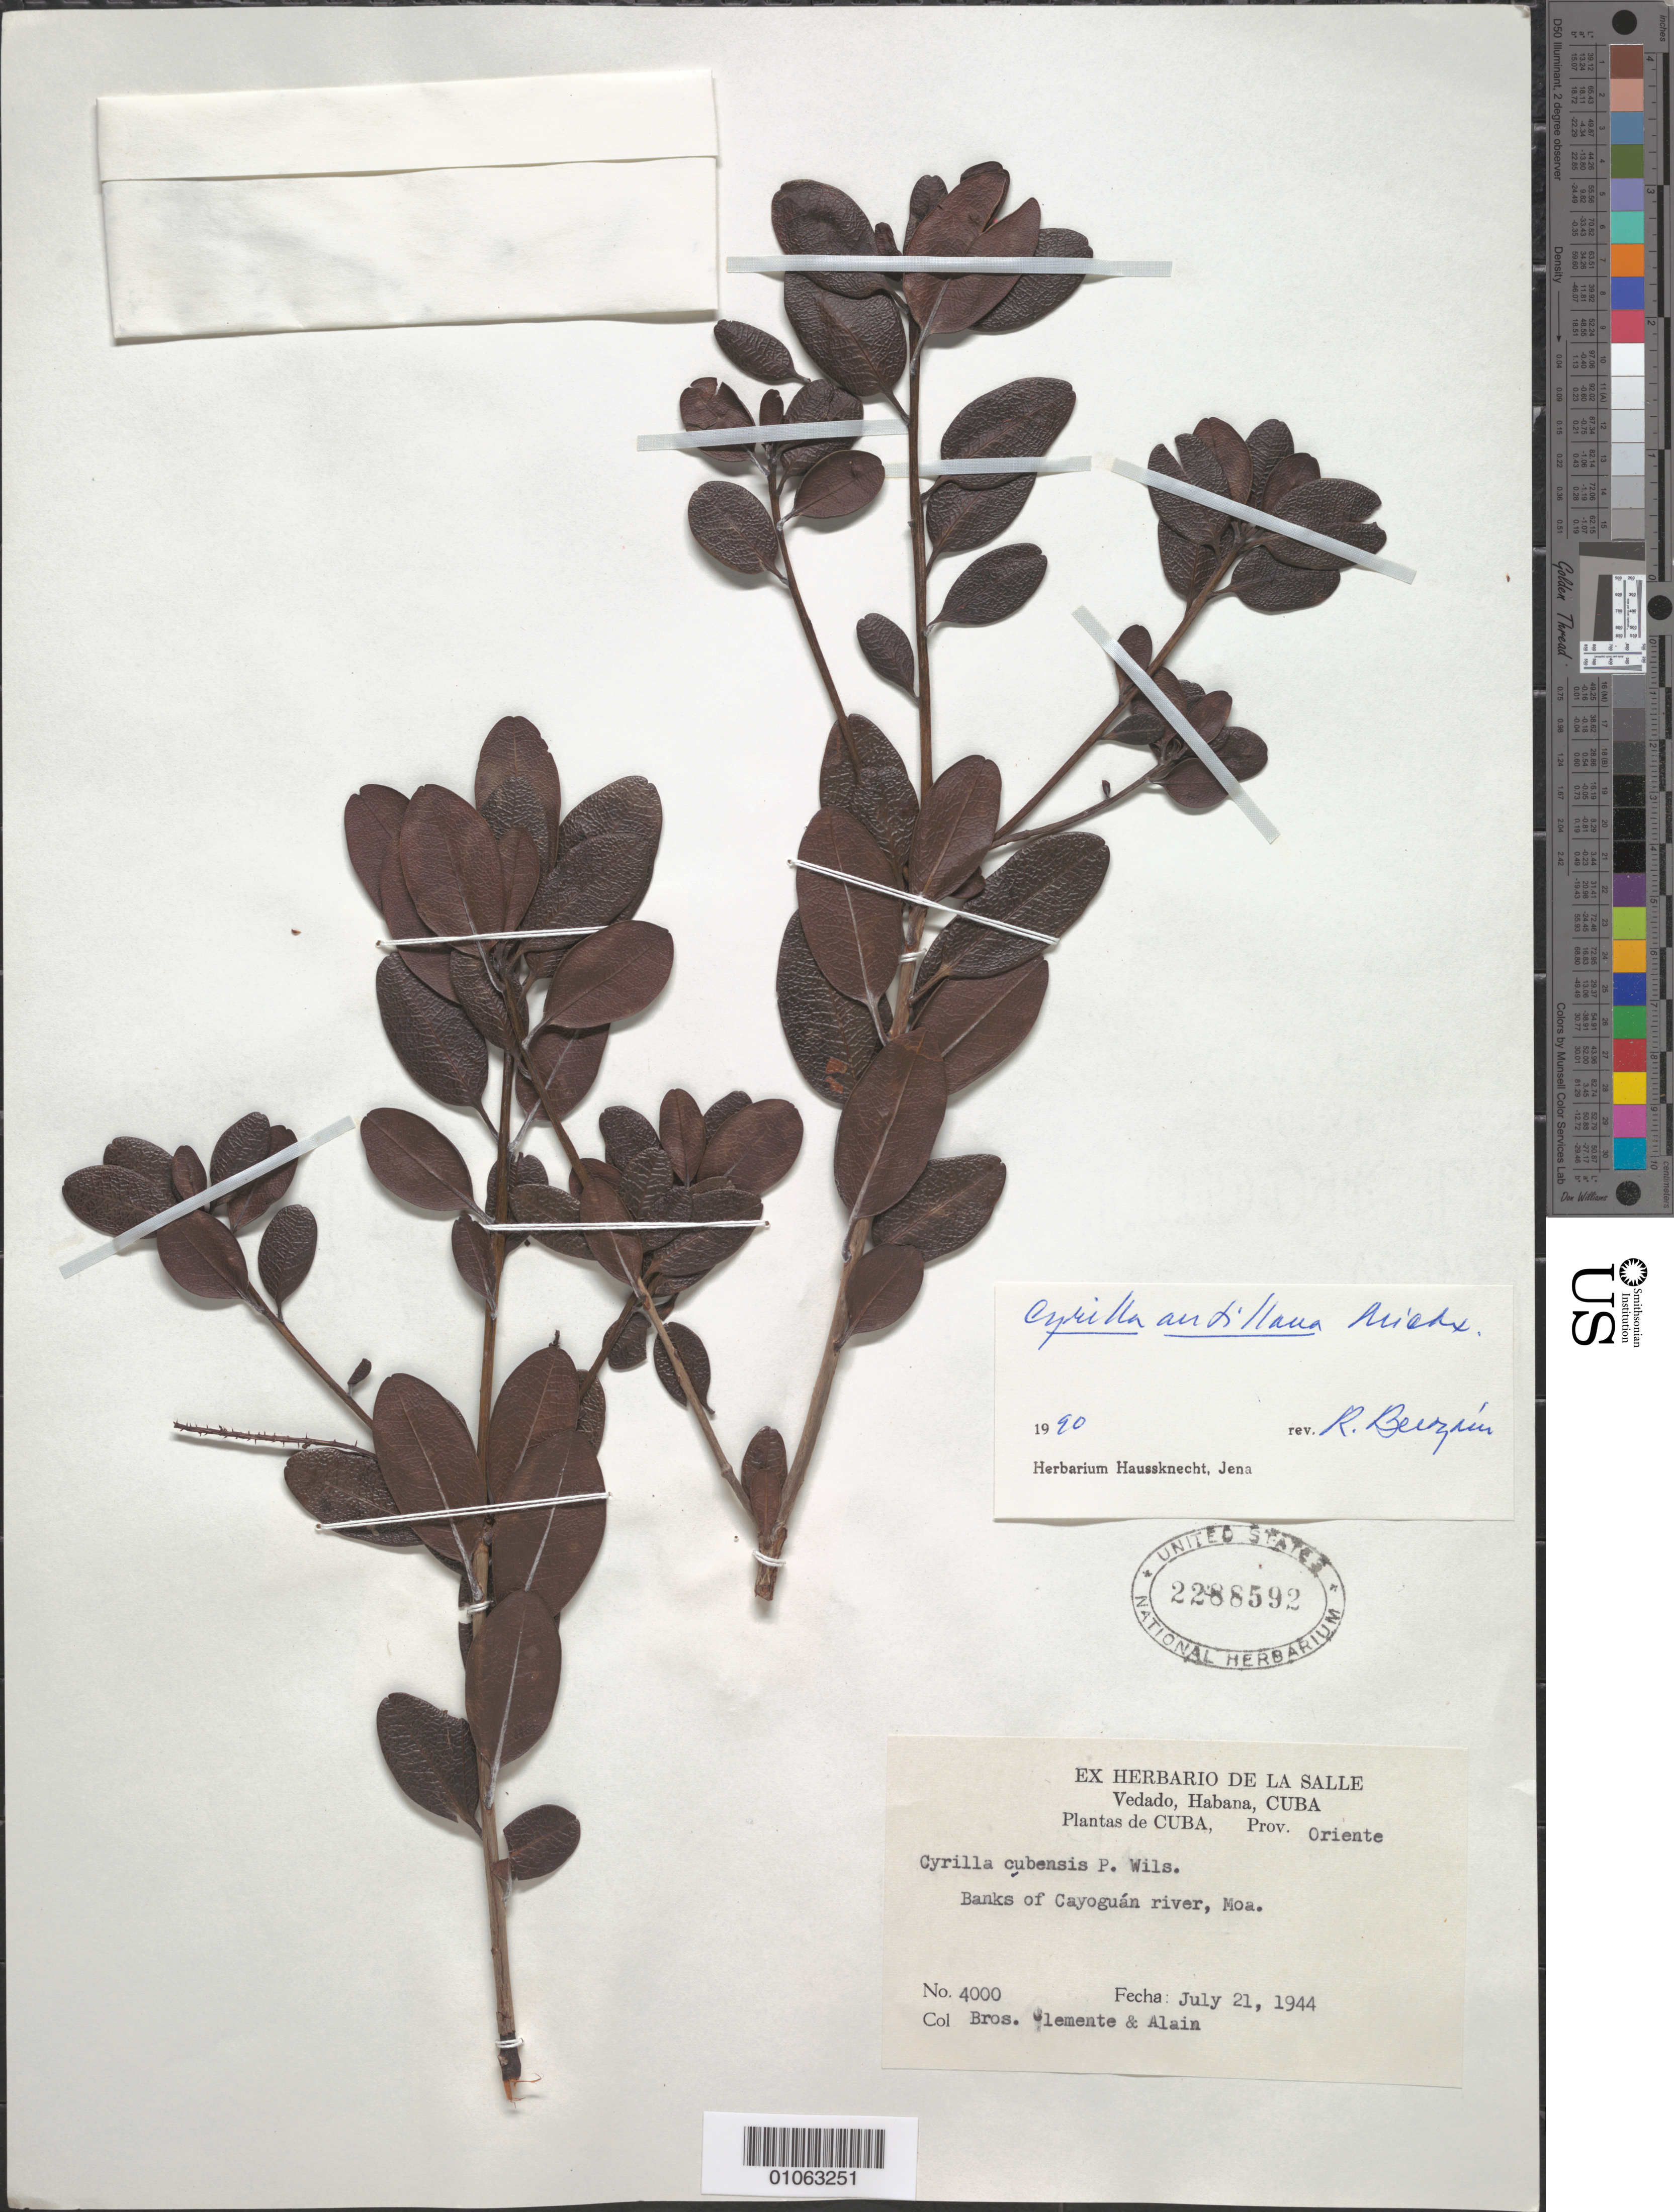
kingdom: Plantae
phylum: Tracheophyta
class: Magnoliopsida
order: Ericales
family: Cyrillaceae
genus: Cyrilla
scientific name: Cyrilla cubensis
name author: P. Wilson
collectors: Bro. Clemente & A. H. Liogier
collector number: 4000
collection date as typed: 21 Jul 1944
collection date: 1944-07-21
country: Cuba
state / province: Holguín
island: Cuba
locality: Banks of Cayoguan river, Moa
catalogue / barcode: US 2288592